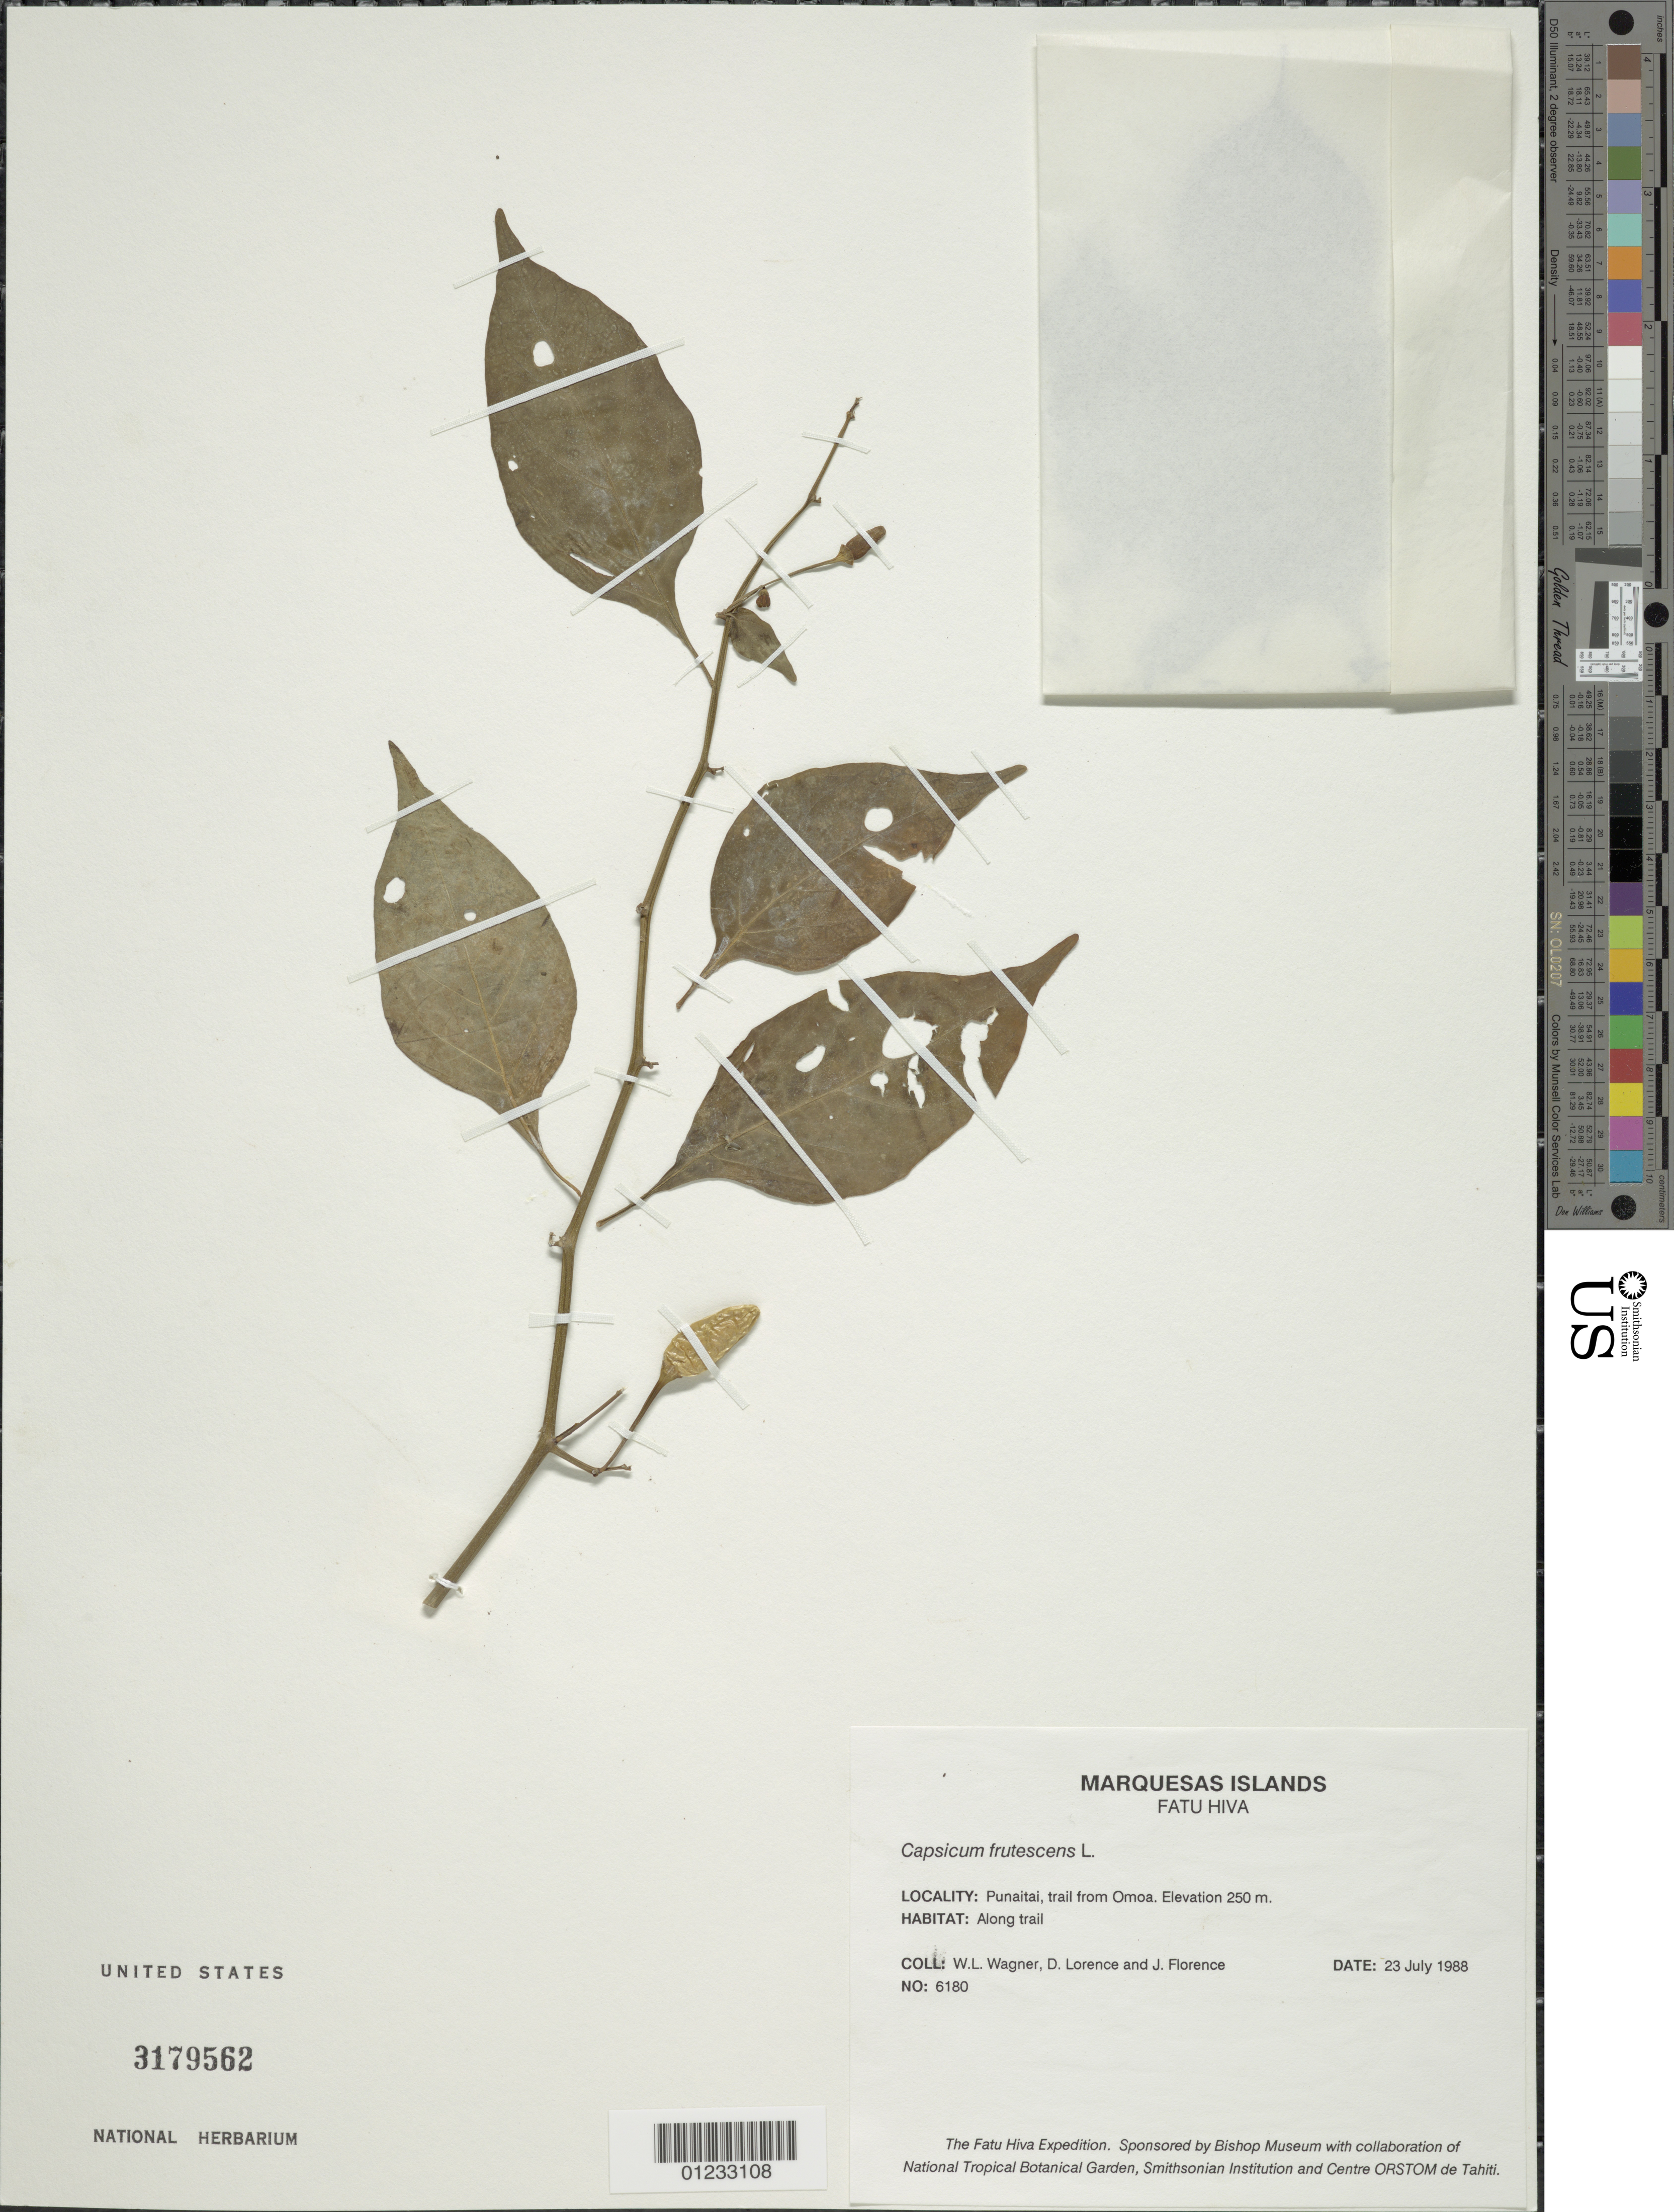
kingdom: Plantae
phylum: Tracheophyta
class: Magnoliopsida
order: Solanales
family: Solanaceae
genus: Capsicum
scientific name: Capsicum frutescens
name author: L.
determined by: Florence, J.; Wagner, W. L.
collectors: W. L. Wagner, D. Lorence & J. Florence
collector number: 6180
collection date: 1988-07-23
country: French Polynesia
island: Fatu Hiva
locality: Punaitai, trail from Omoa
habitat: Along trail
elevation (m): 250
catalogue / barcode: US 3179562